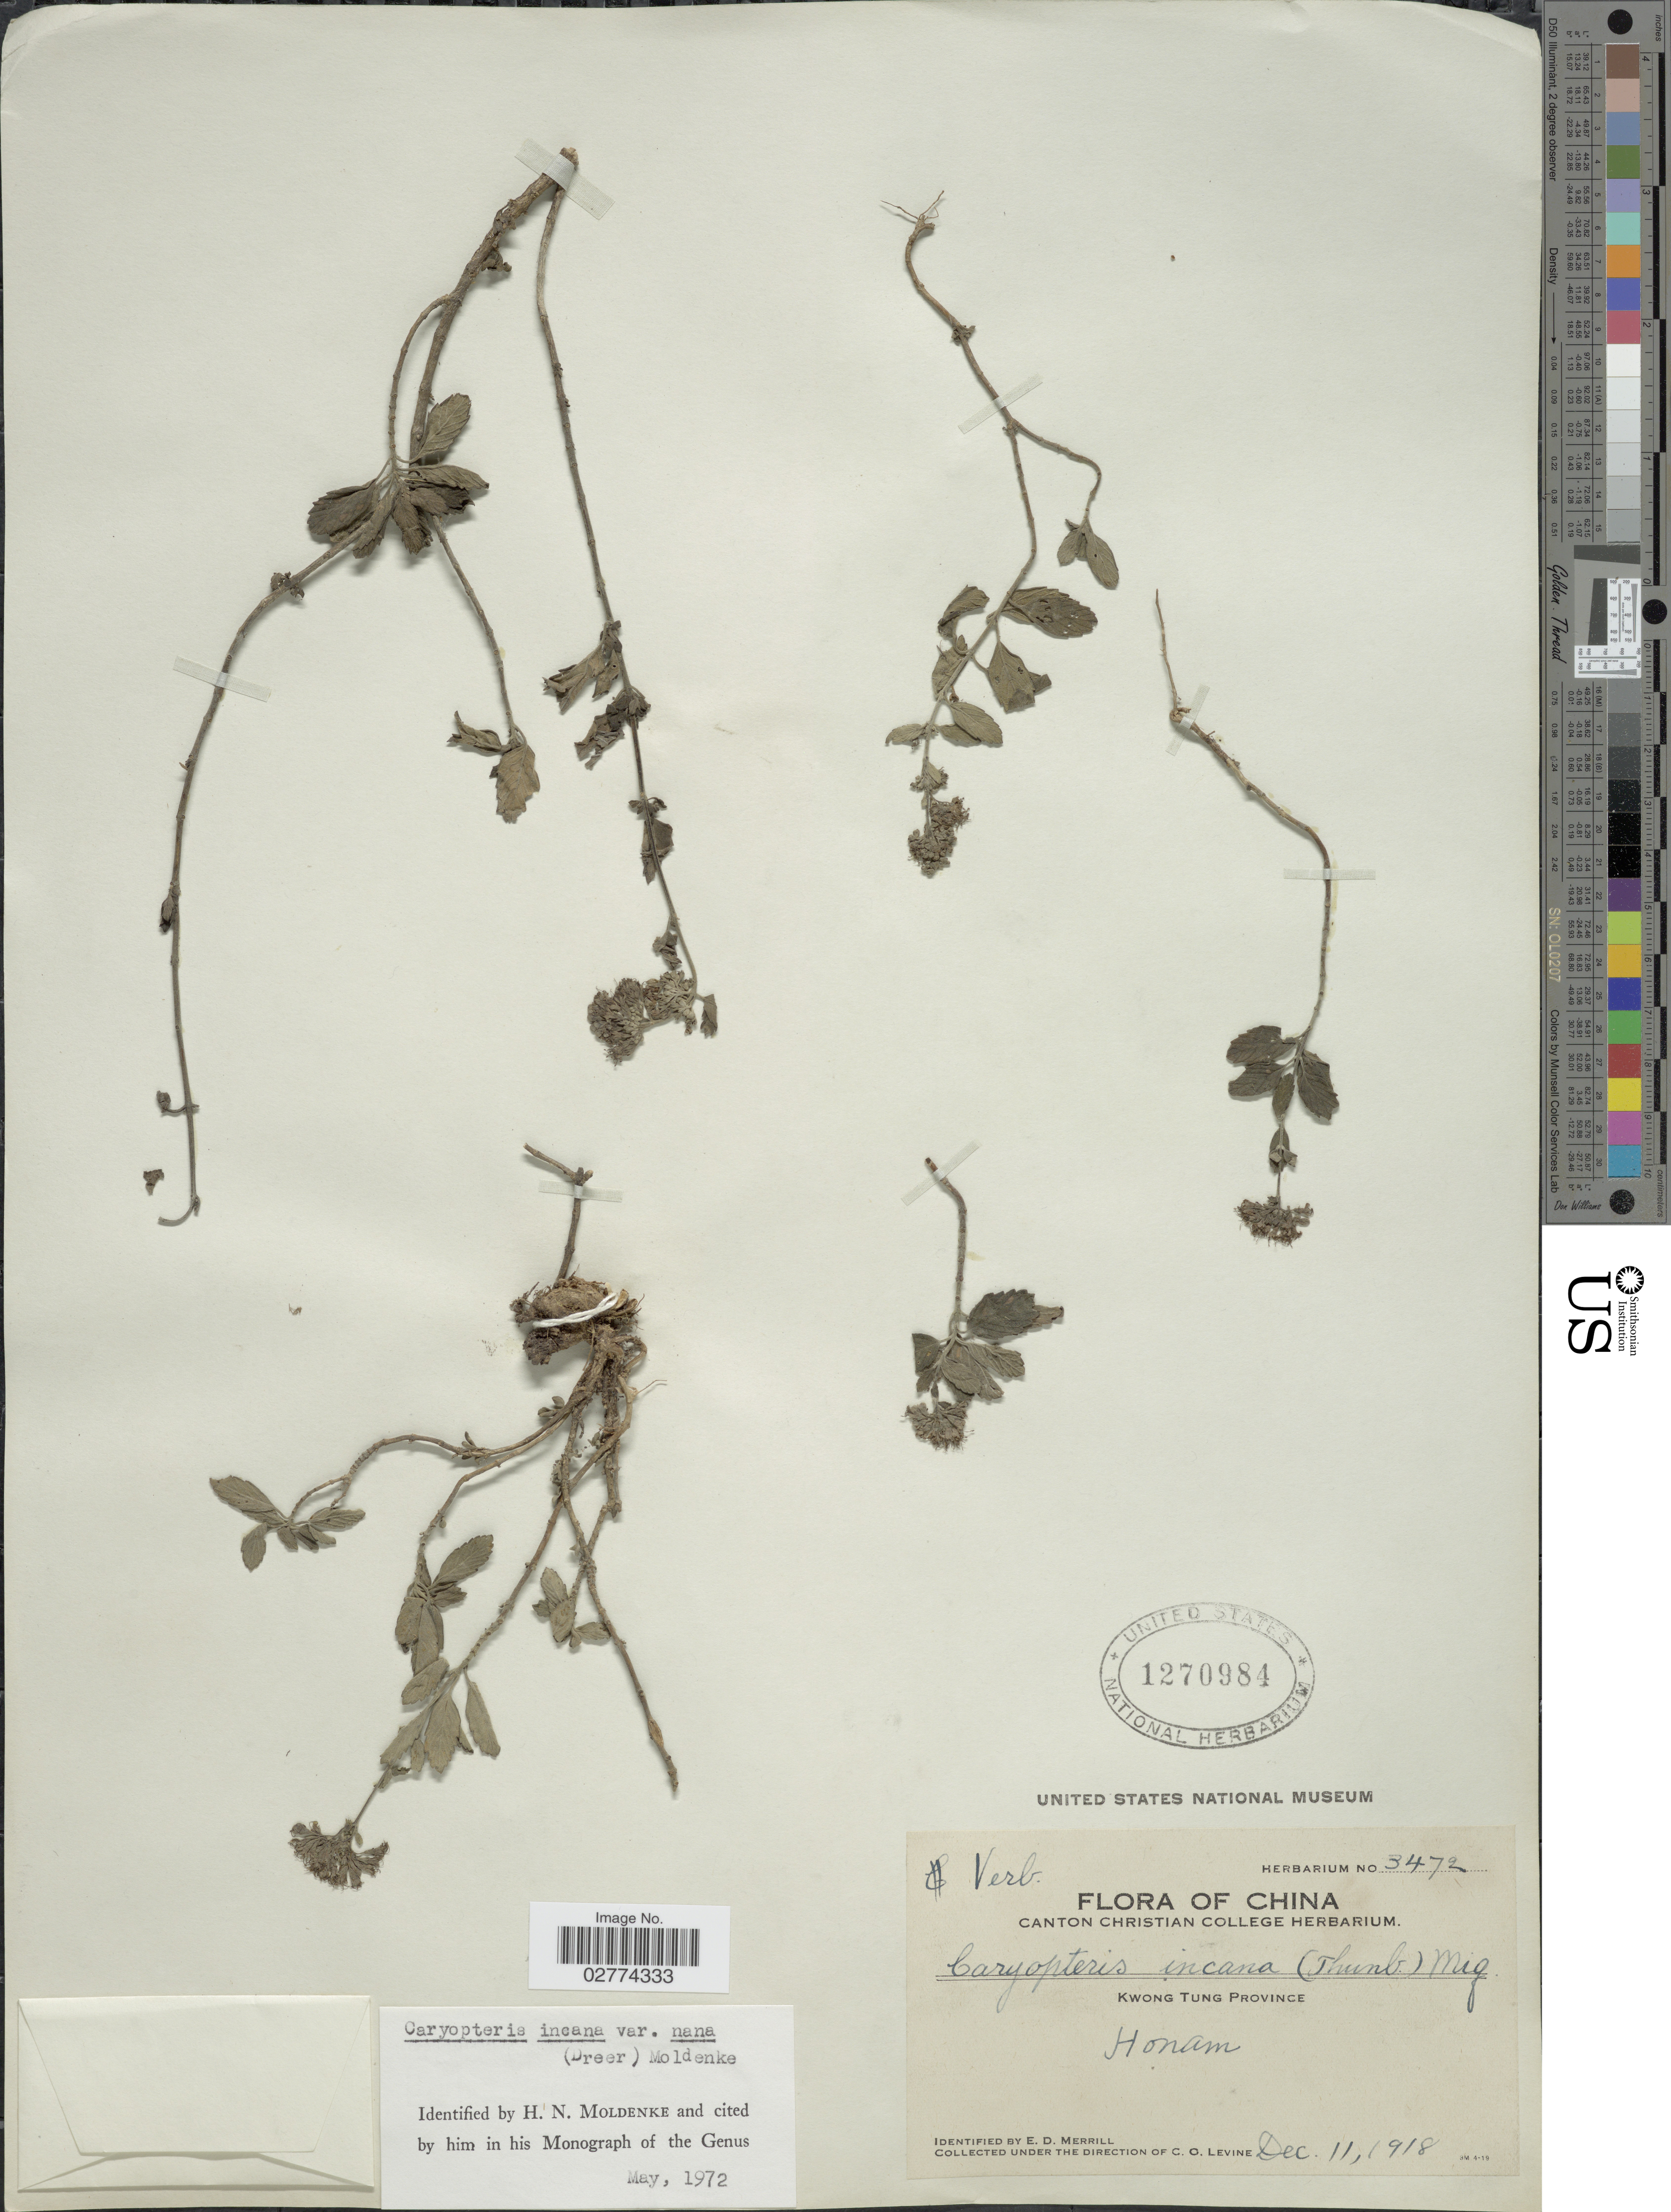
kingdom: Plantae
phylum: Tracheophyta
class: Magnoliopsida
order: Lamiales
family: Lamiaceae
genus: Caryopteris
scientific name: Caryopteris incana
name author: (Thunb. ex Houtt.) Miq.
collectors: C. O. Levine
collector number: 3472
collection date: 1918-12-11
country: China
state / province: Guangdong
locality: Kwong Tung Province. Honam.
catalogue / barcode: US 1270984